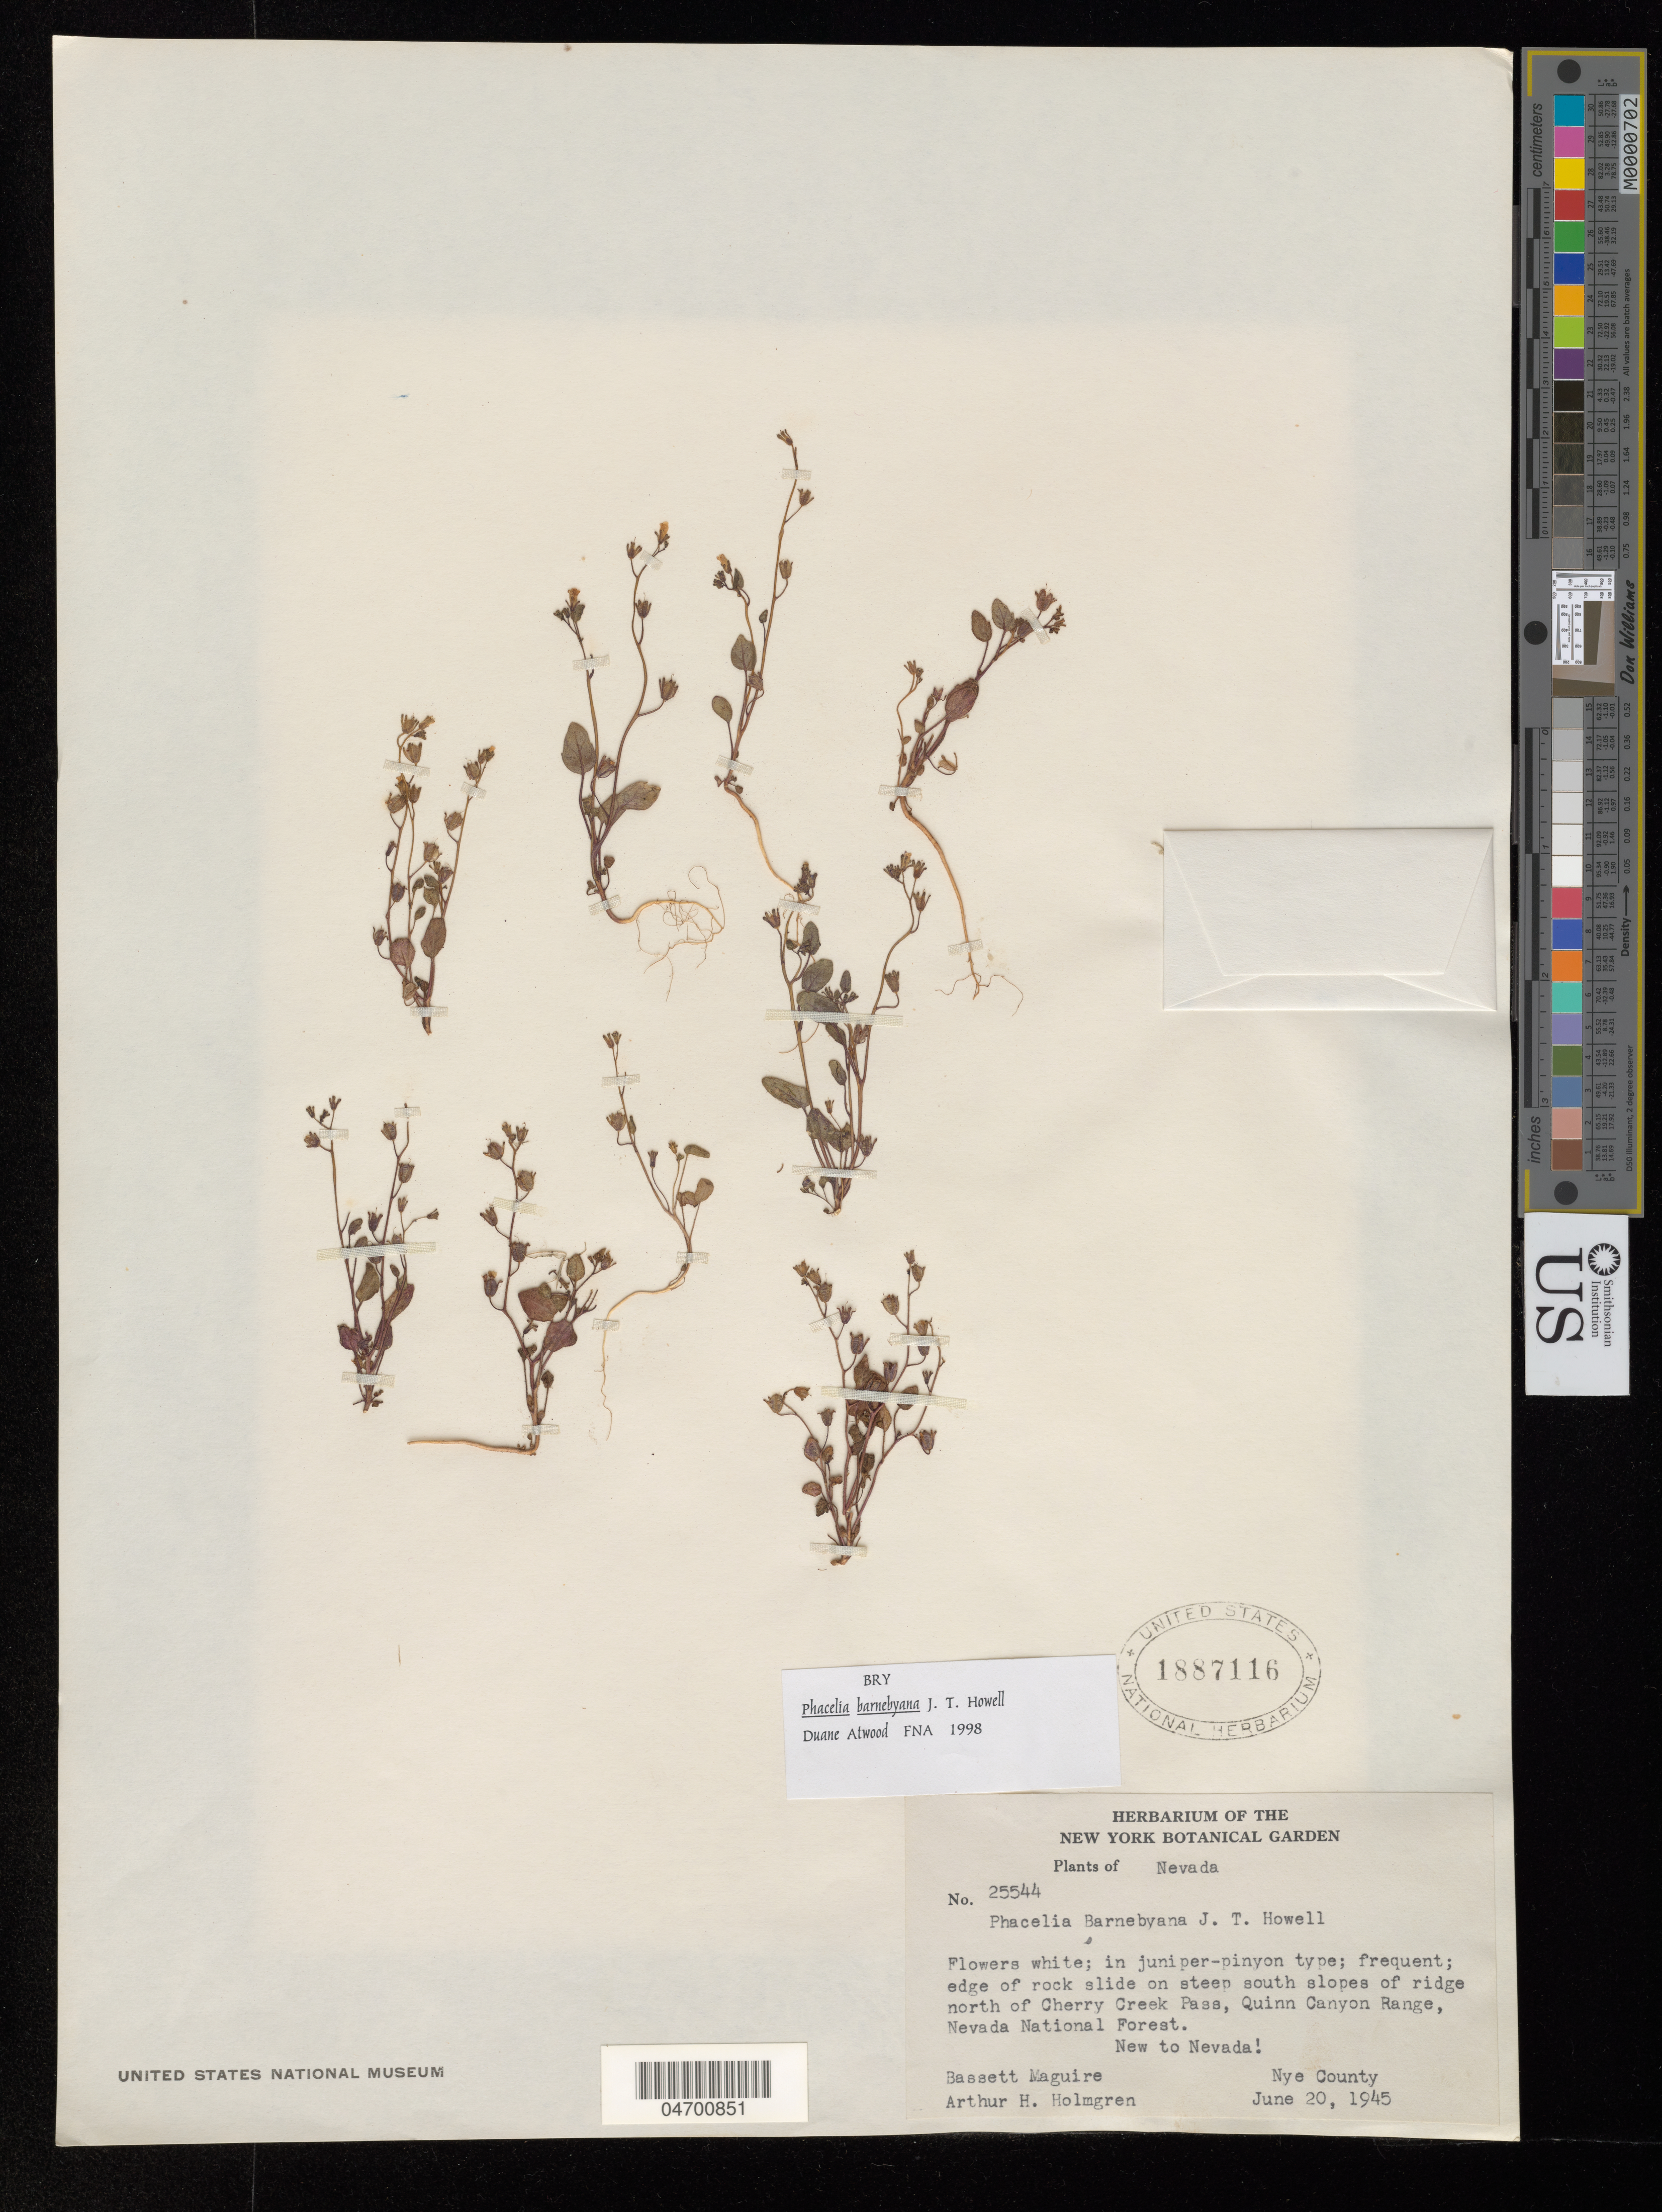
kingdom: Plantae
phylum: Tracheophyta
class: Magnoliopsida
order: Boraginales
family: Hydrophyllaceae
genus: Phacelia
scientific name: Phacelia barnebyana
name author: J.T. Howell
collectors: B. Maguire & A. H. Holmgren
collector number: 25544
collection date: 1945-06-20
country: United States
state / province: Nevada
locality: Edge of rock slide on steep south slopes of ridge north of Cherry Creek Pass, Quinn Canyon Range, Nevada National Forest.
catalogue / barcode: US 1887116